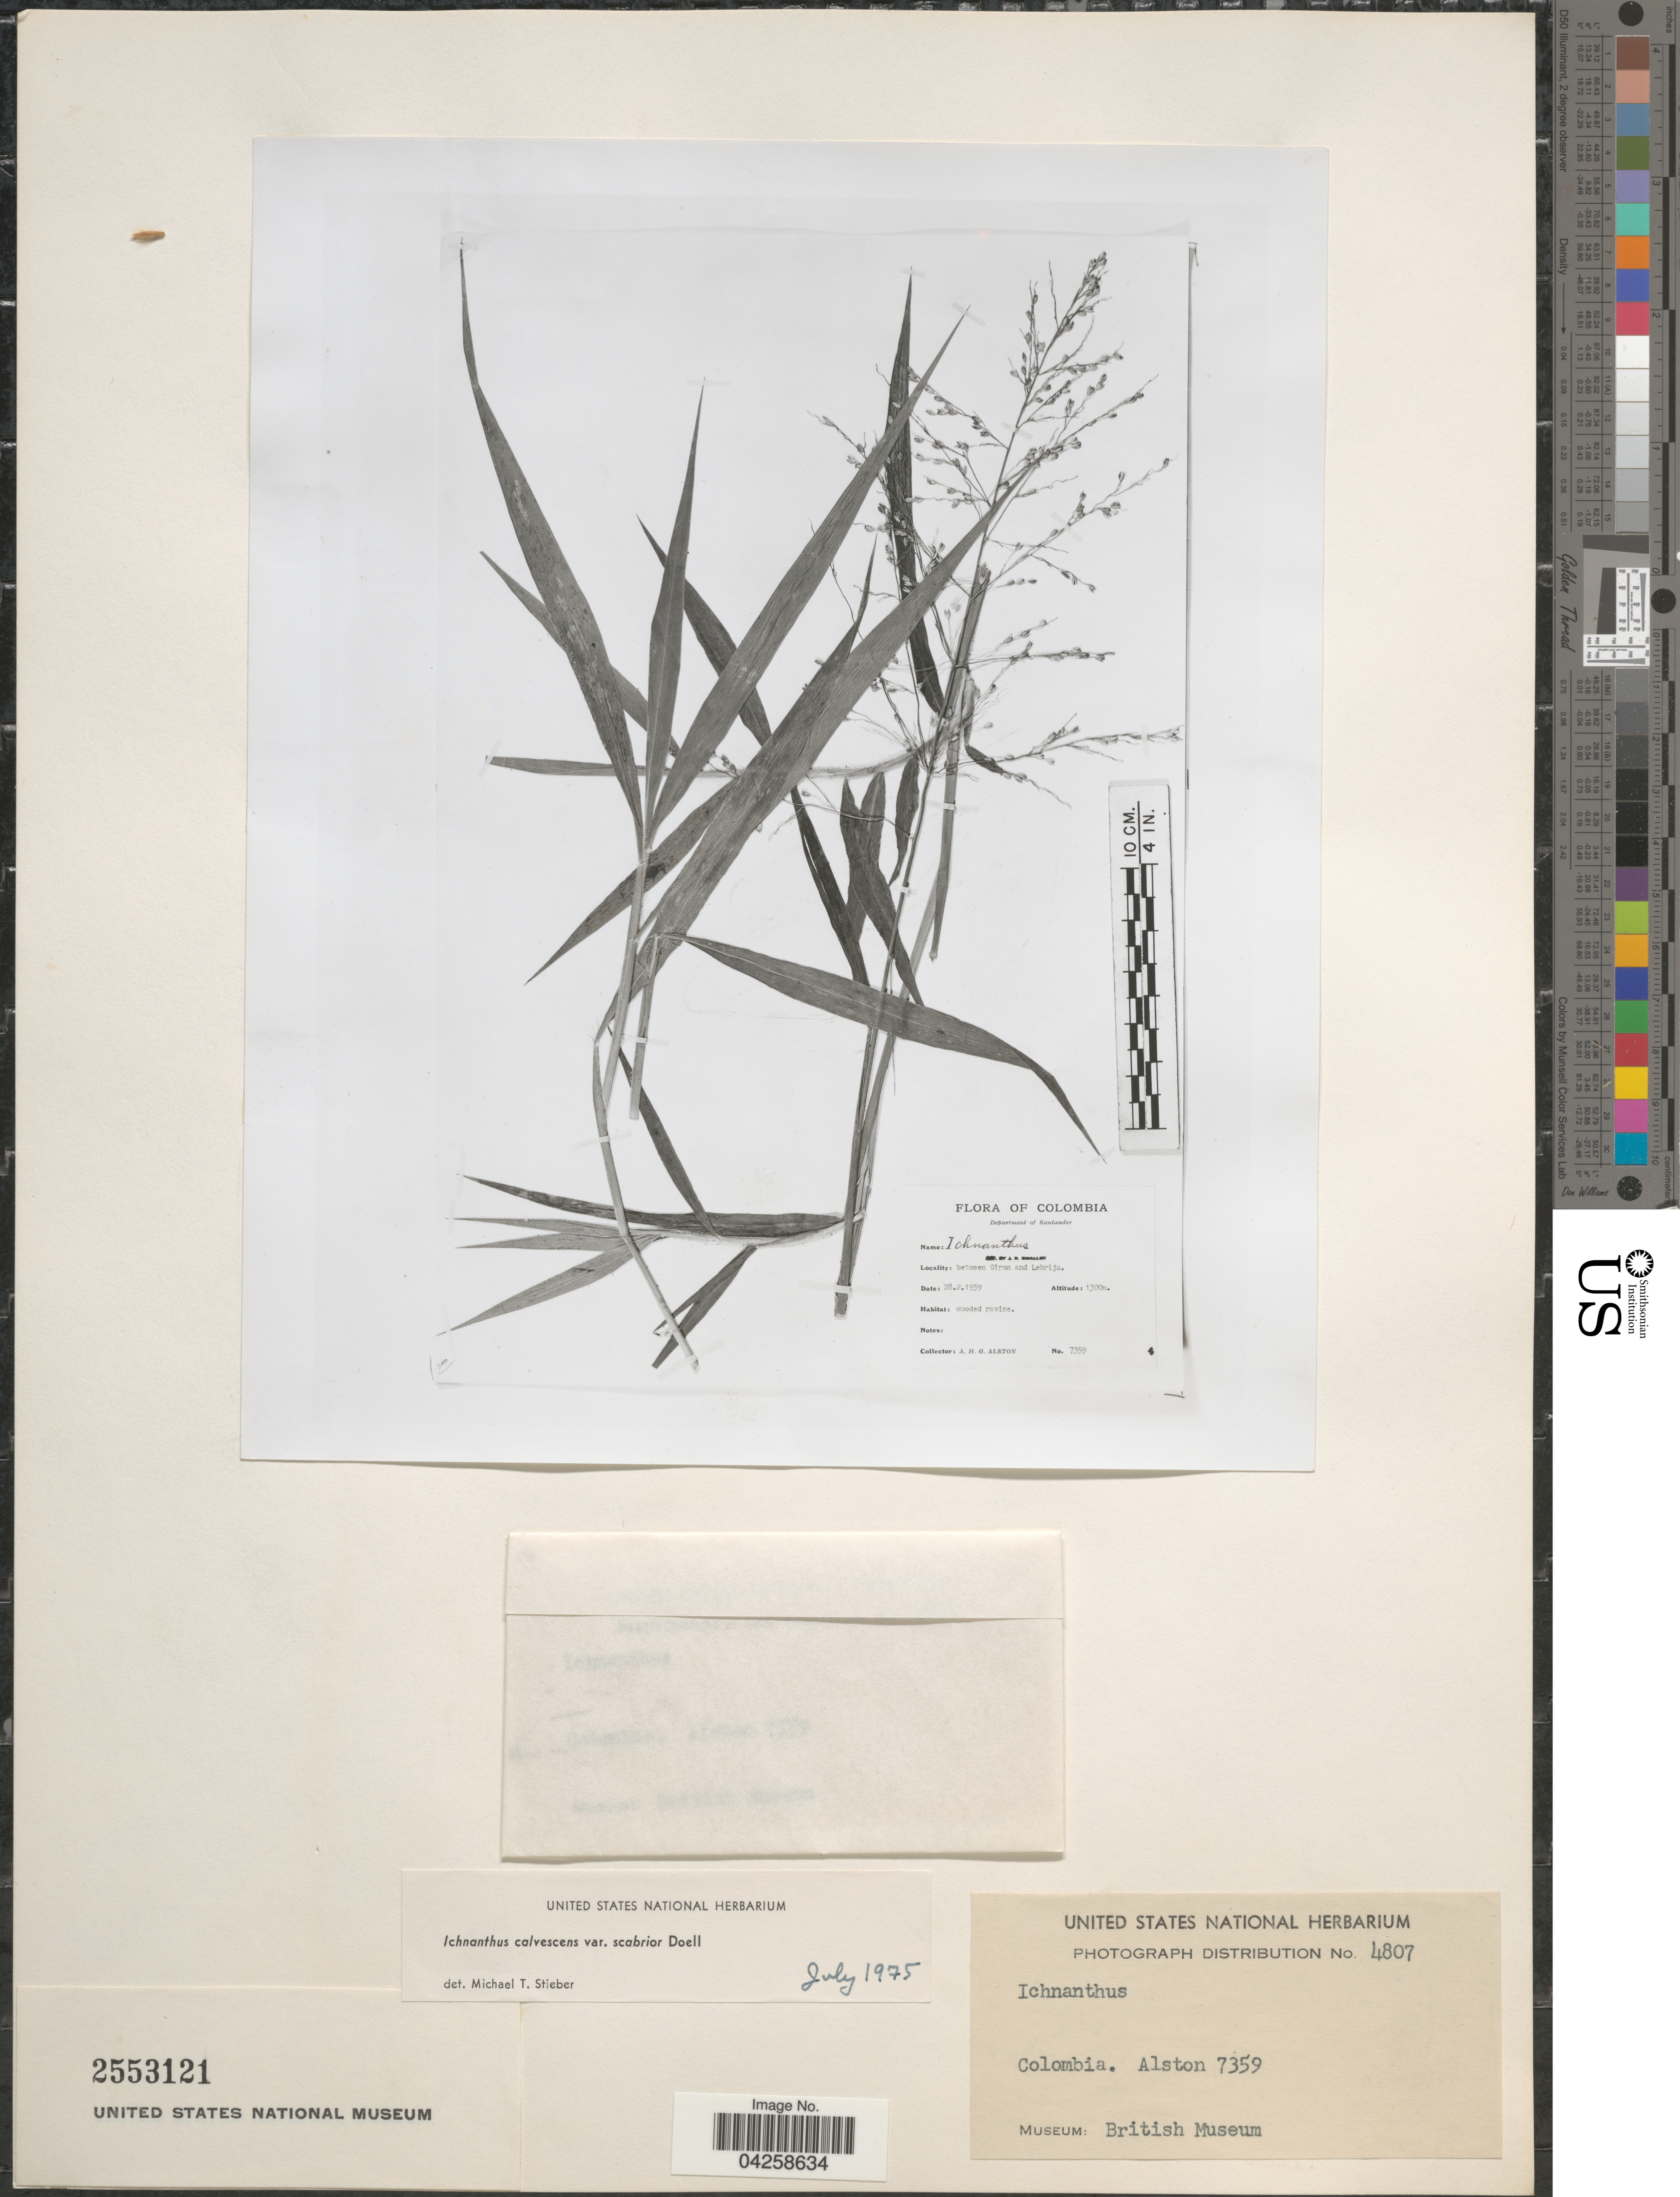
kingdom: Plantae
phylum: Tracheophyta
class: Liliopsida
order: Poales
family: Poaceae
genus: Ichnanthus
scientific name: Ichnanthus calvescens var. scabrior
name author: Döll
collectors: A. H. Alston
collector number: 7359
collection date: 1939-02-28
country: Colombia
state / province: Santander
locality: Department of Santander. Between Giron & Lebrija.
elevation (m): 1300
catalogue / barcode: US 2553121